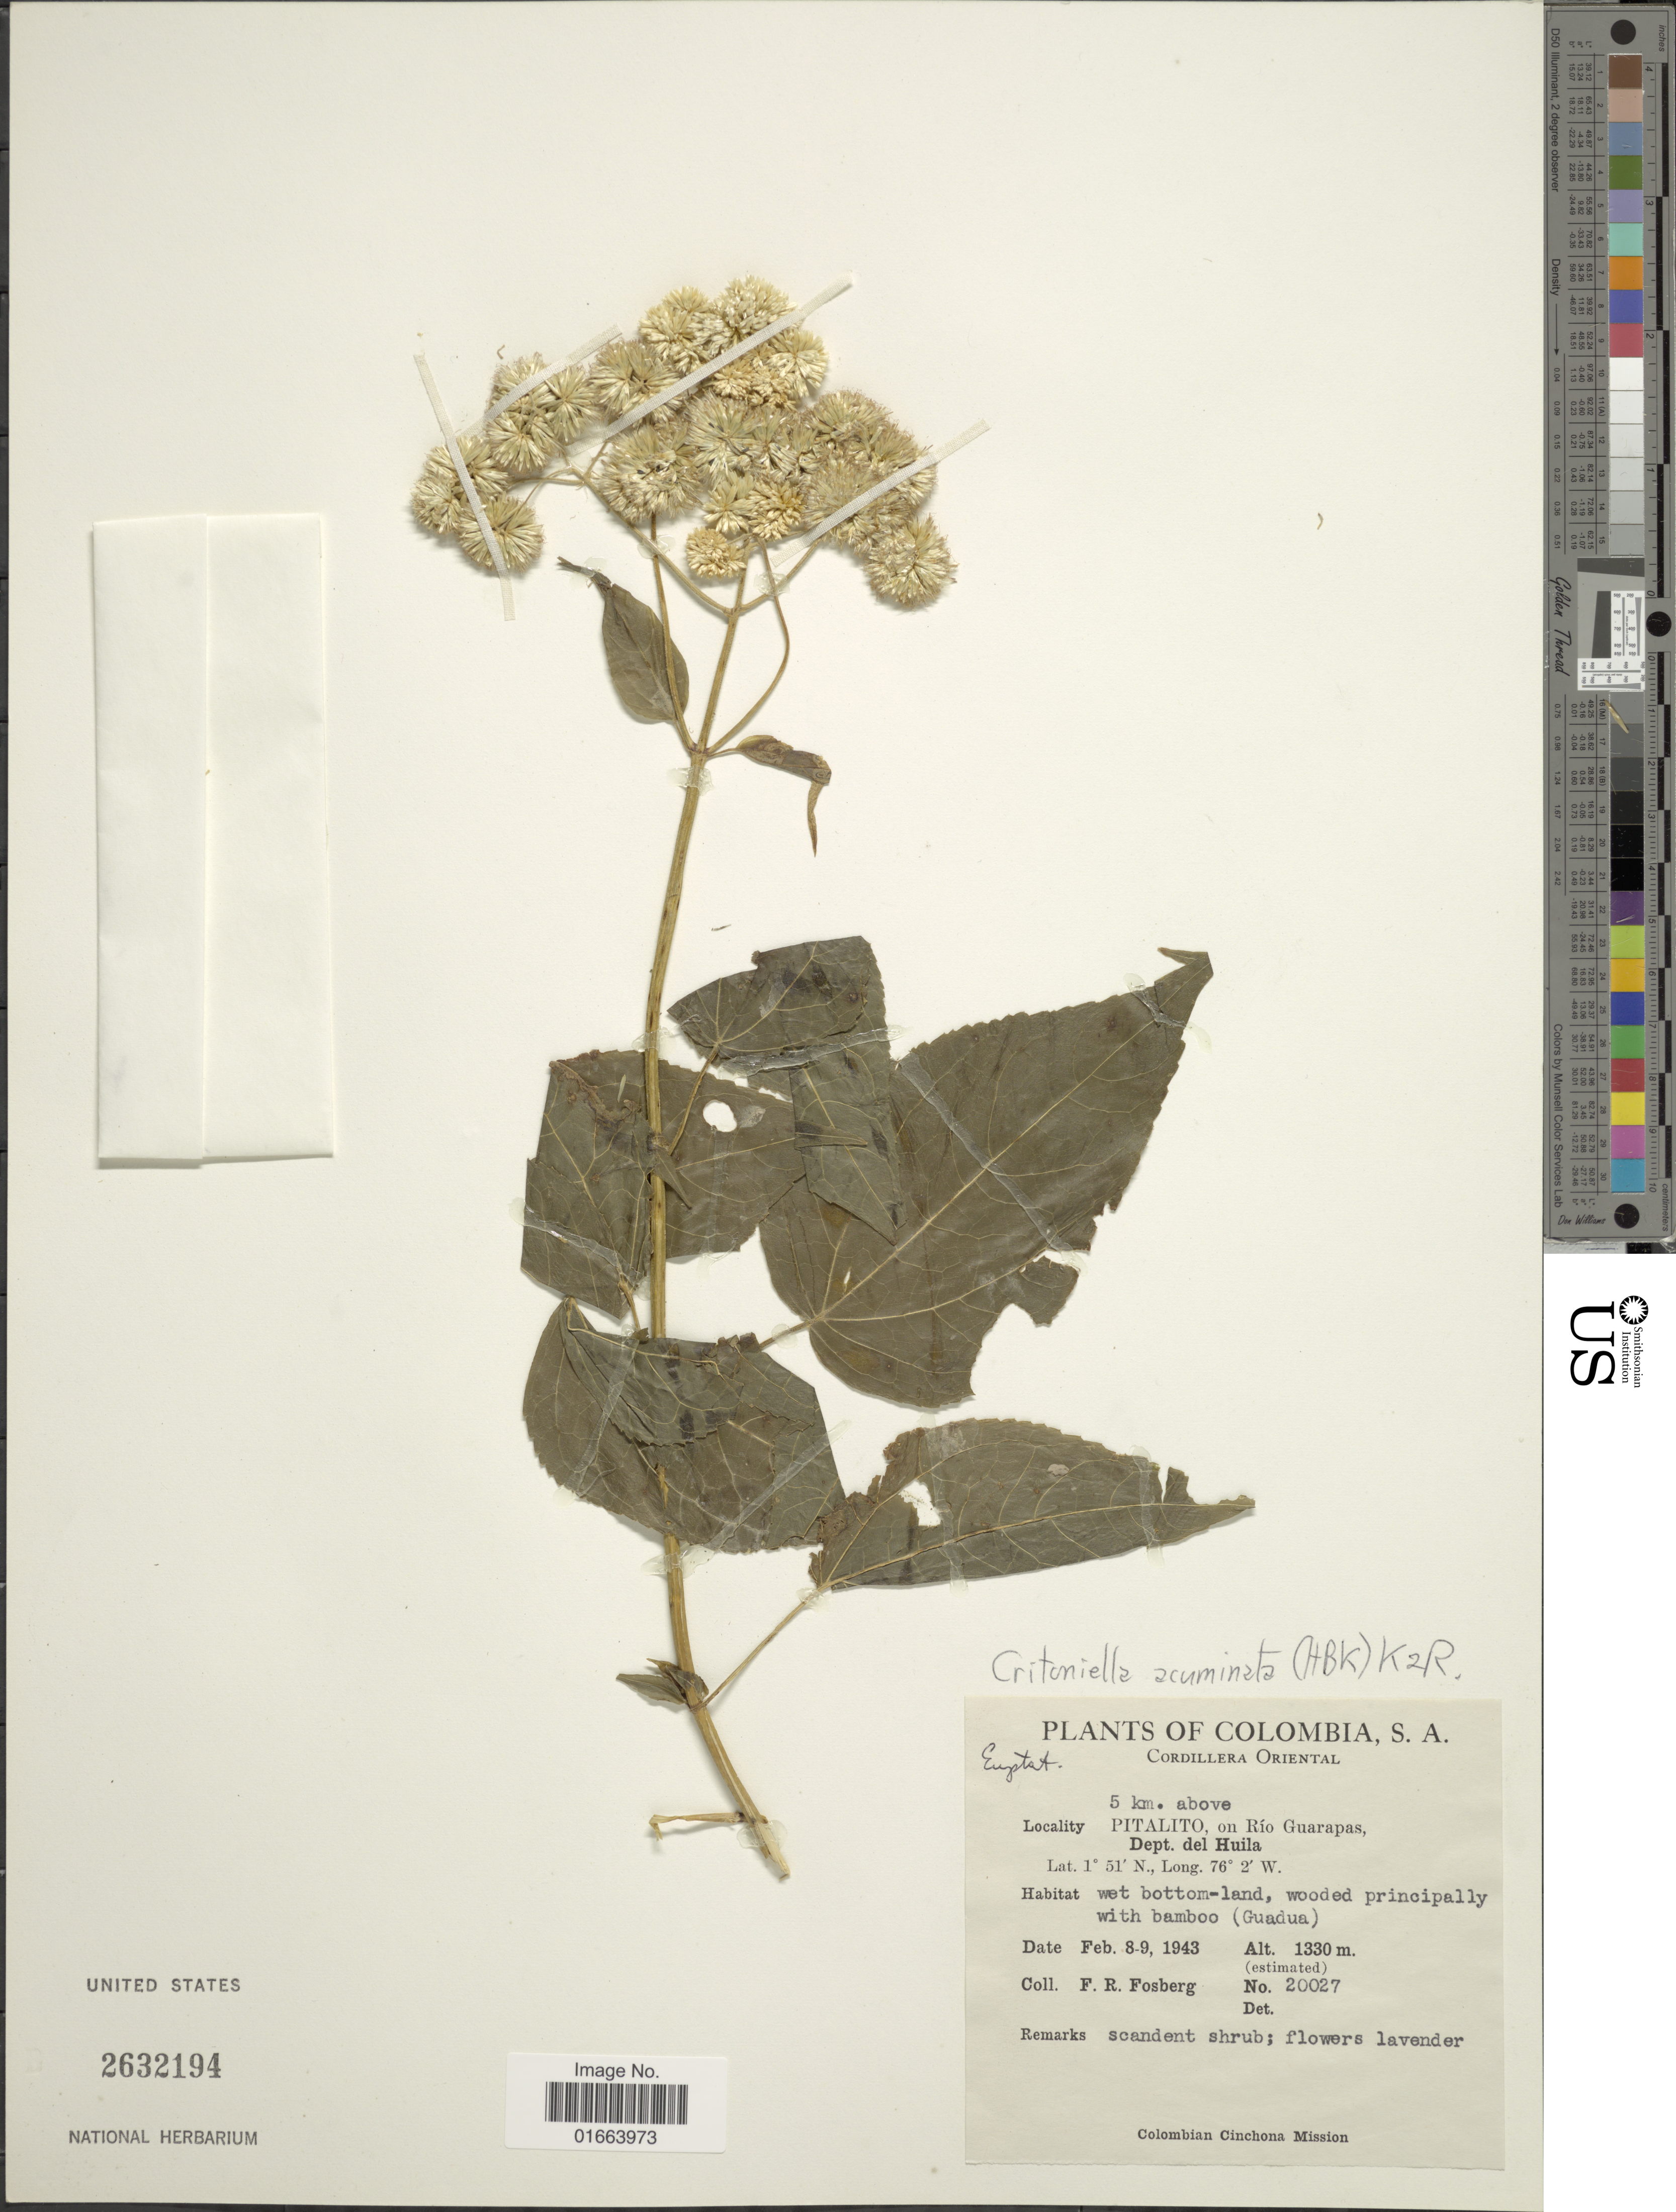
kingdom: Plantae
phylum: Tracheophyta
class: Magnoliopsida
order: Asterales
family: Asteraceae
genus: Critoniella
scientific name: Critoniella acuminata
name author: (Kunth) R.M. King & H. Rob.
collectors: F. R. Fosberg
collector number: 20027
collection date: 1943-02-08/1943-02-09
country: Colombia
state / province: Huila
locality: Cordillera Oriental. 5 km. above Pitalito, on Río Guarapas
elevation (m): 1330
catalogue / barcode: US 2632194